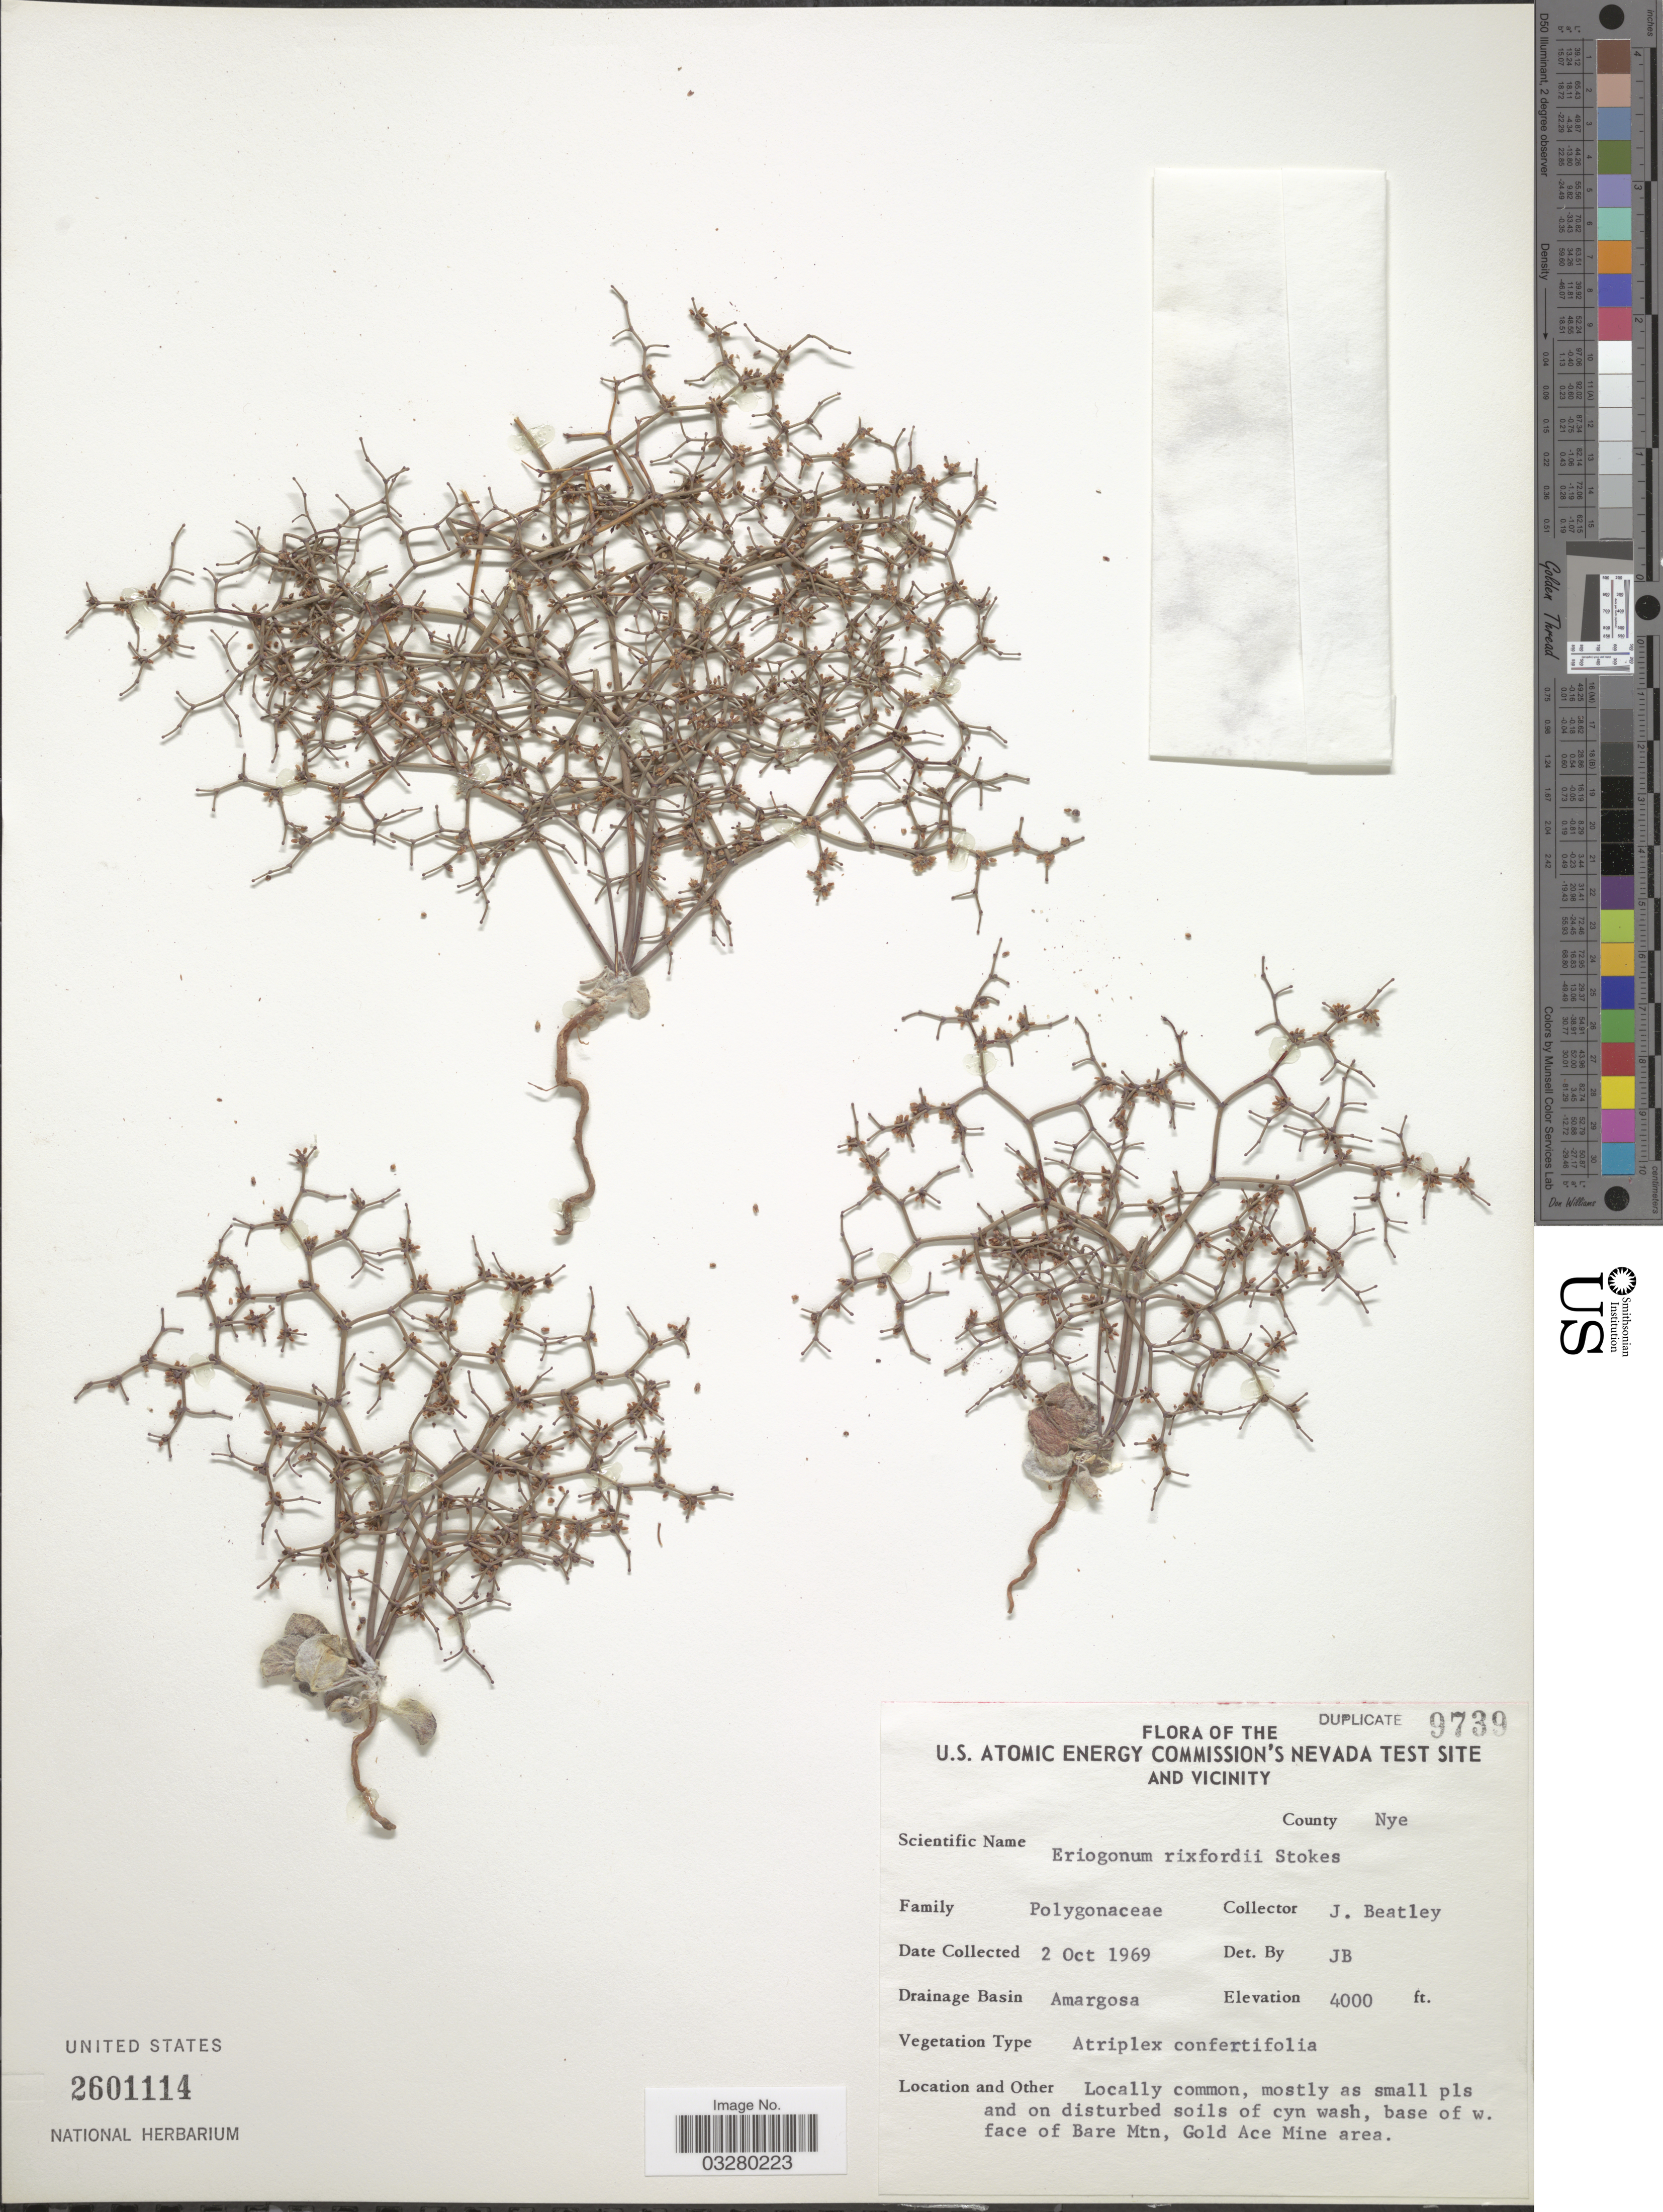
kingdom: Plantae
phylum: Tracheophyta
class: Magnoliopsida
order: Caryophyllales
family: Polygonaceae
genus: Eriogonum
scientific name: Eriogonum rixfordii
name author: S. Stokes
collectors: J. C. Beatley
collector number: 9739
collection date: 1969-10-02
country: United States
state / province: Nevada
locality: U.S. Atomic Energy Commission's Nevada Test Site and Vicinity. County Nye. Drainage Basin Amargosa. Base of w. face of Bare Mtn, Gold Ace Mine Area.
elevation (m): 1219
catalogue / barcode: US 2601114